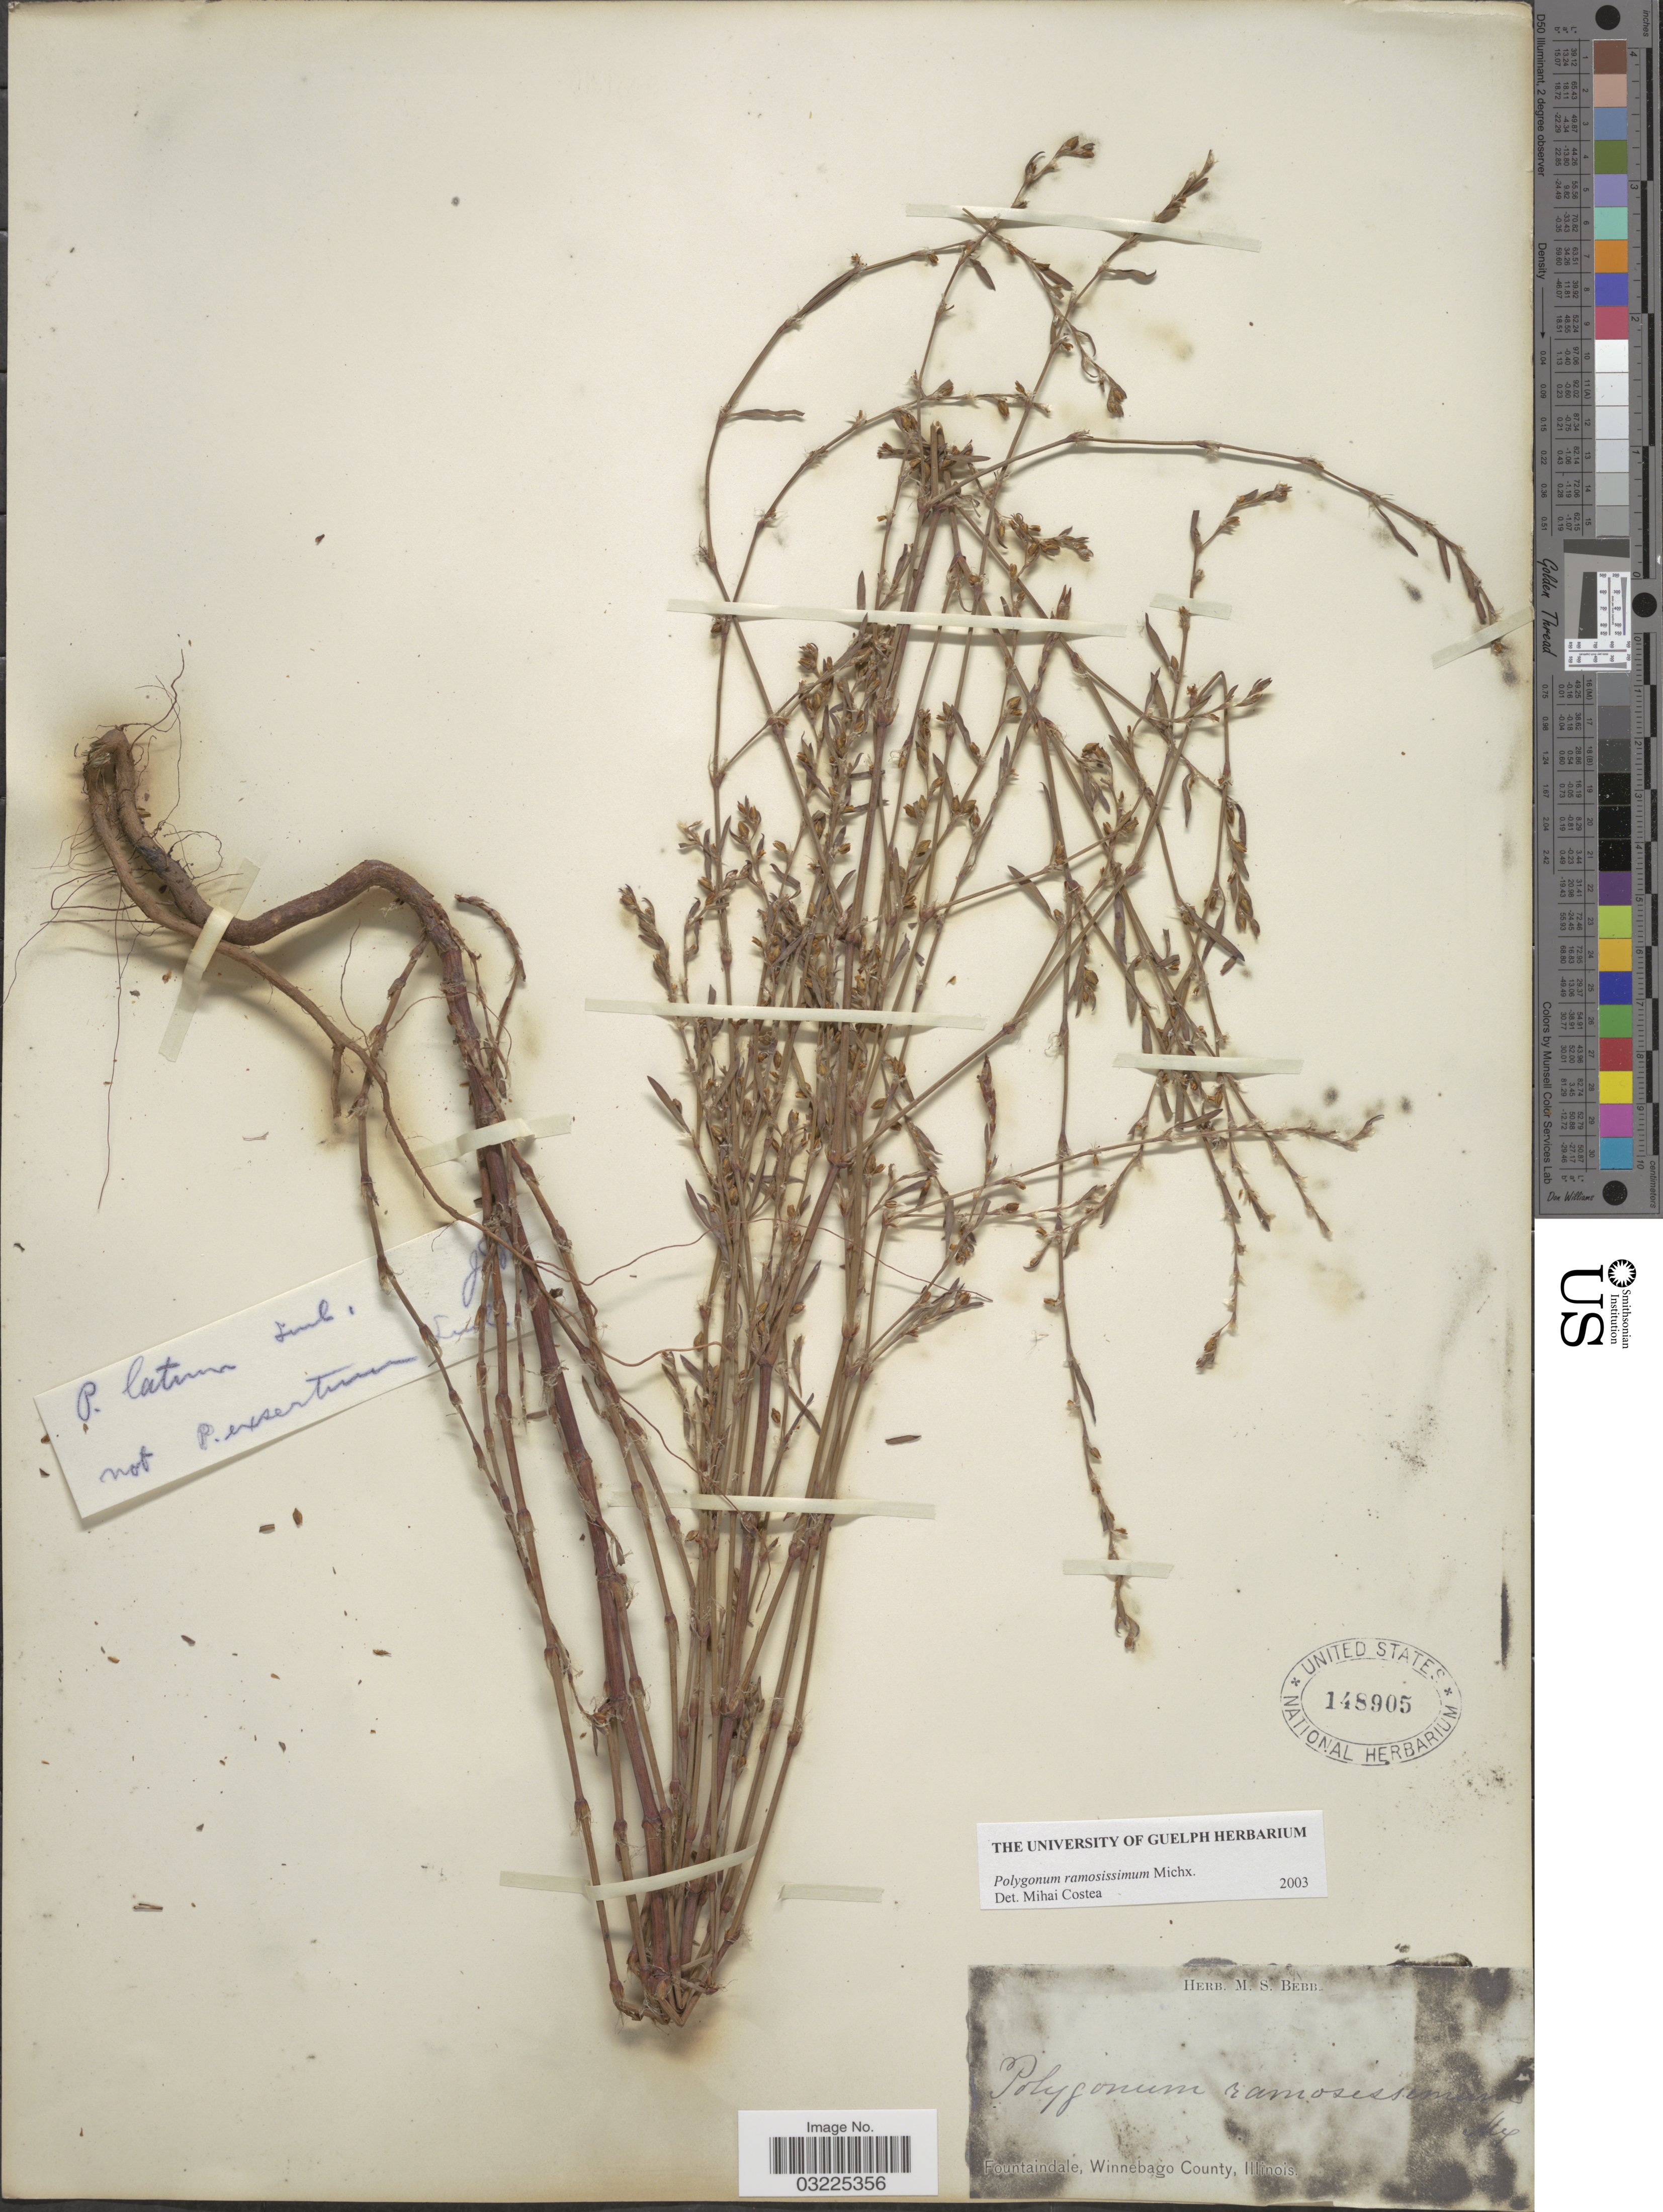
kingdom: Plantae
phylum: Tracheophyta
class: Magnoliopsida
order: Caryophyllales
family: Polygonaceae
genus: Polygonum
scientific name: Polygonum ramosissimum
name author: Michx.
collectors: ex Herb. M. S. Bebb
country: United States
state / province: Illinois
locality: Fountaindale, Winnebago County.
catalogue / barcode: US 148905